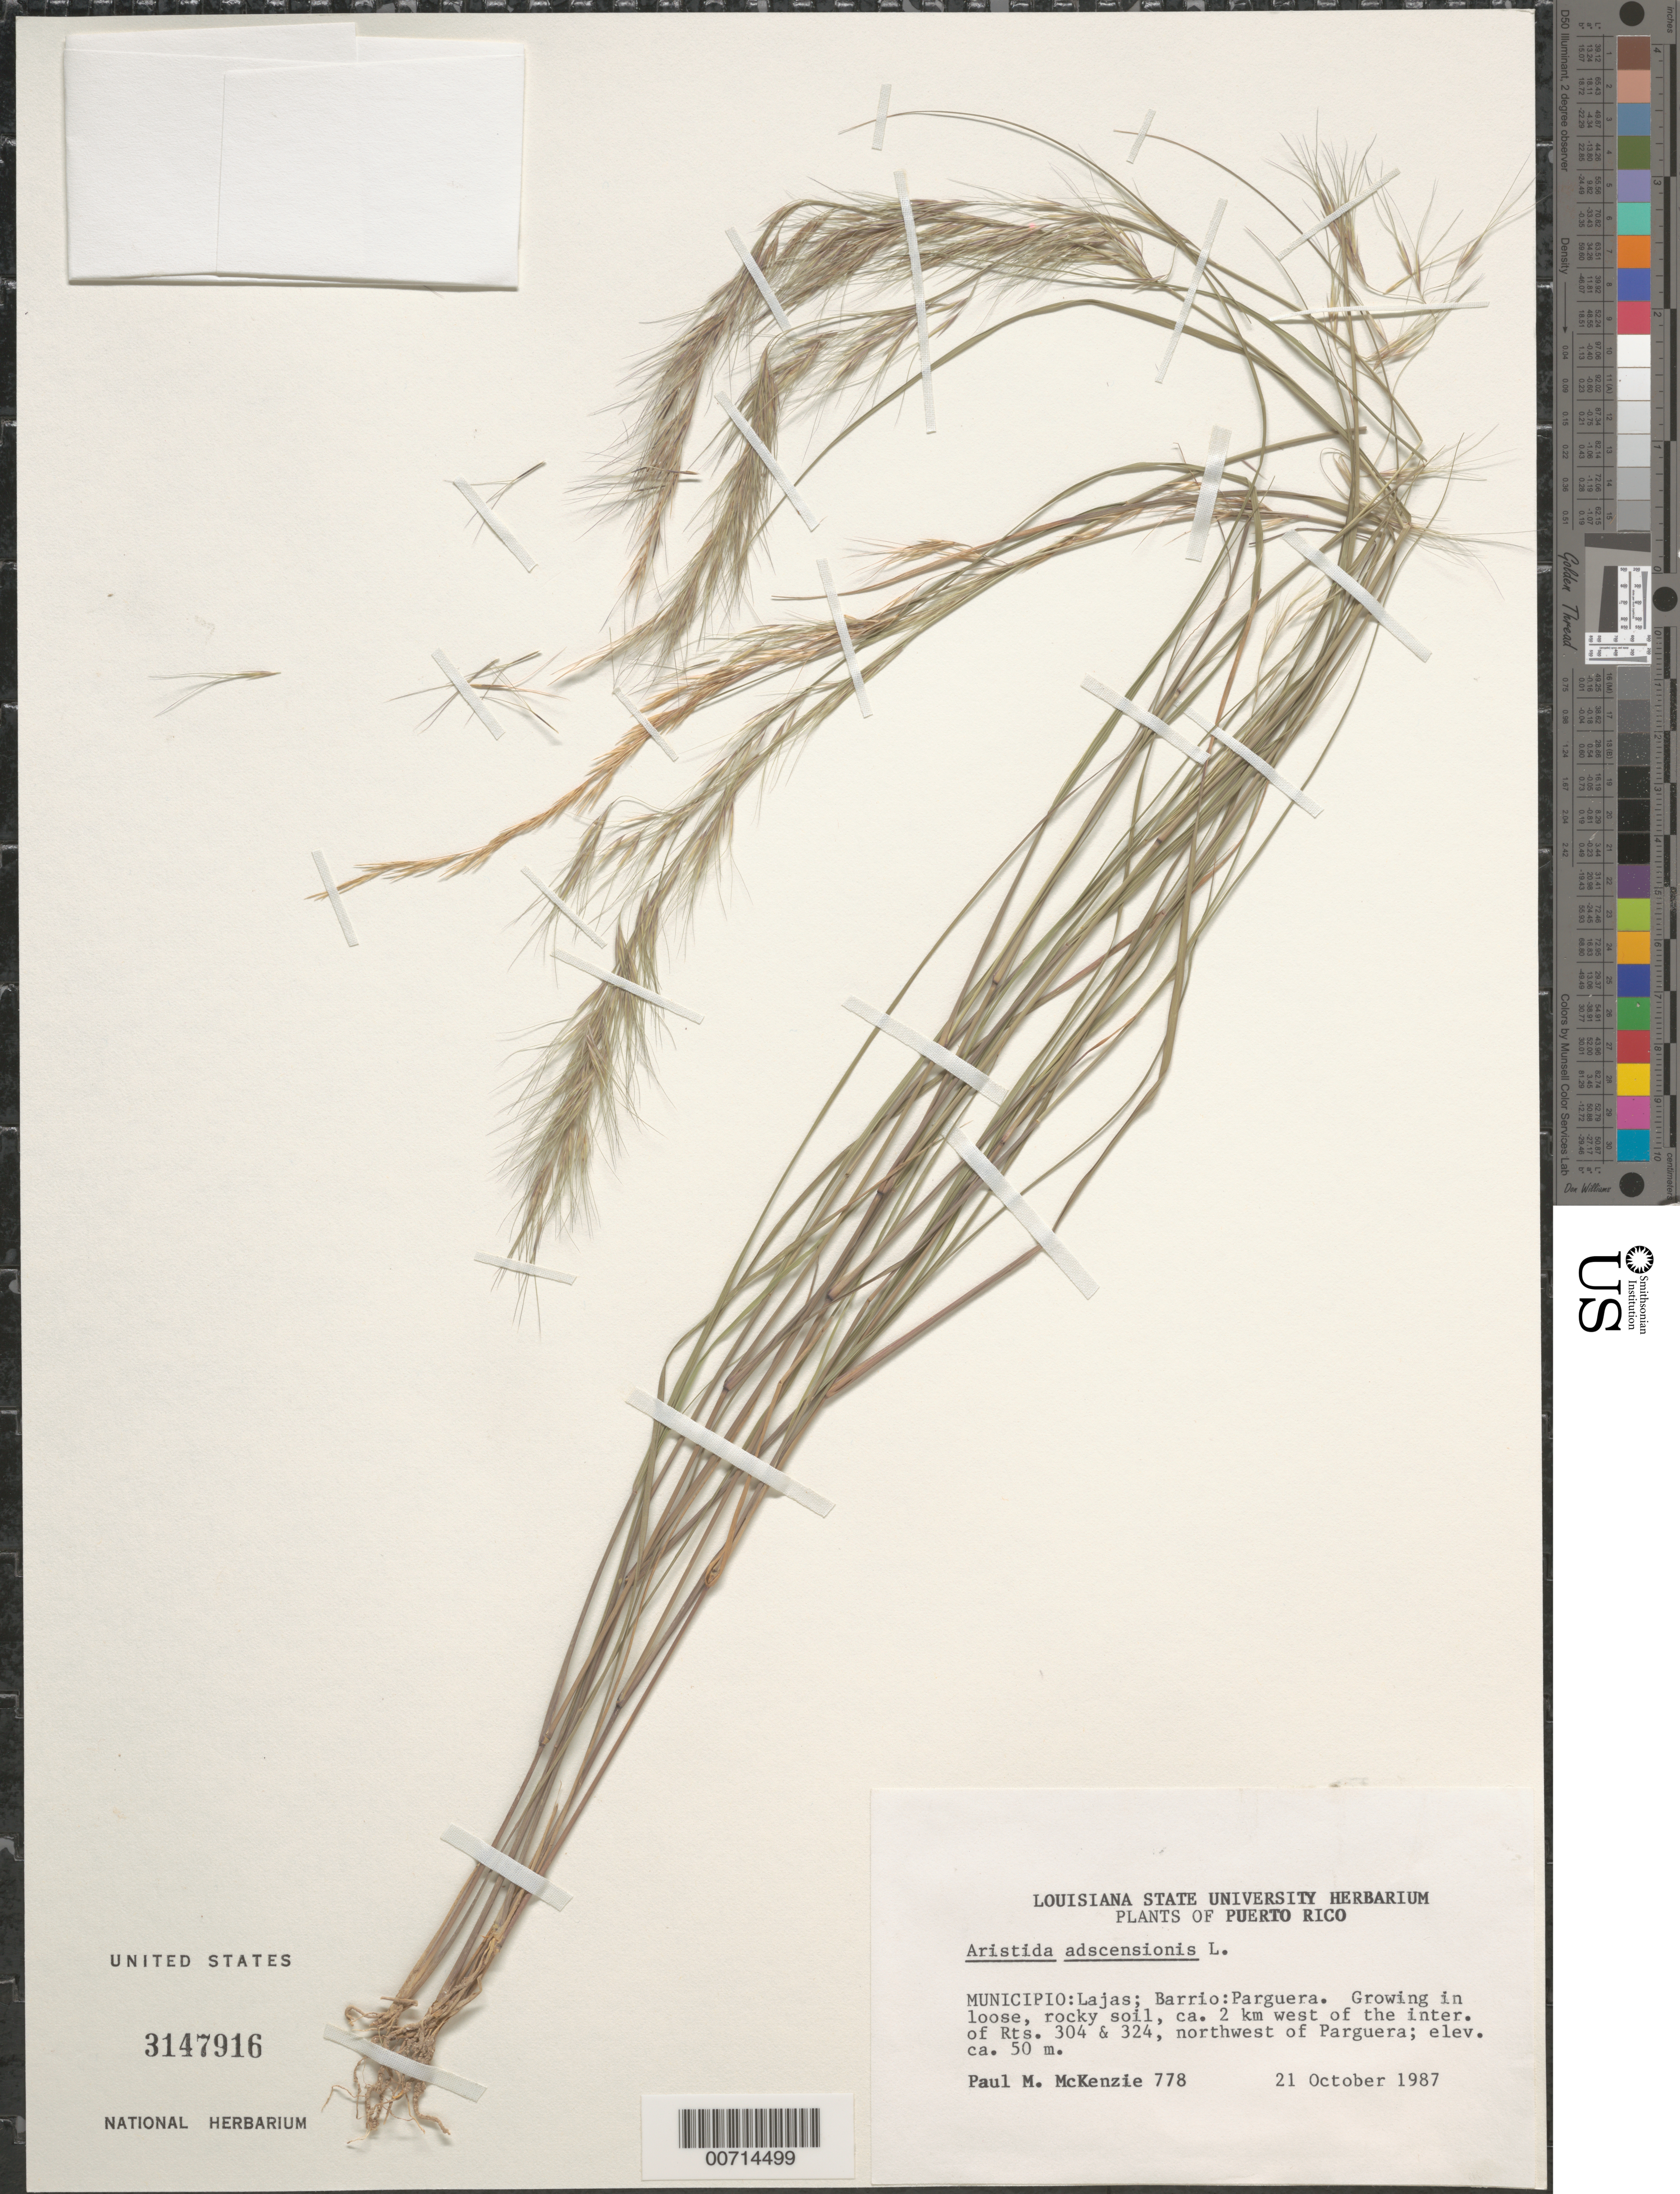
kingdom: Plantae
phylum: Tracheophyta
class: Liliopsida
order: Poales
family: Poaceae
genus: Aristida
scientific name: Aristida adscensionis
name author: L.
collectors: P. McKenzie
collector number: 778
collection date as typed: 21 Oct 1987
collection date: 1987-10-21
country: Puerto Rico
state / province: Lajas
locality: Mun. Lajas: Barrio: Parguera, ca. 2 km W of the intersection of Rts 304 & 324, NW of Parguera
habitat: Growing in loose, rocky soil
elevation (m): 50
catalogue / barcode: US 3147916